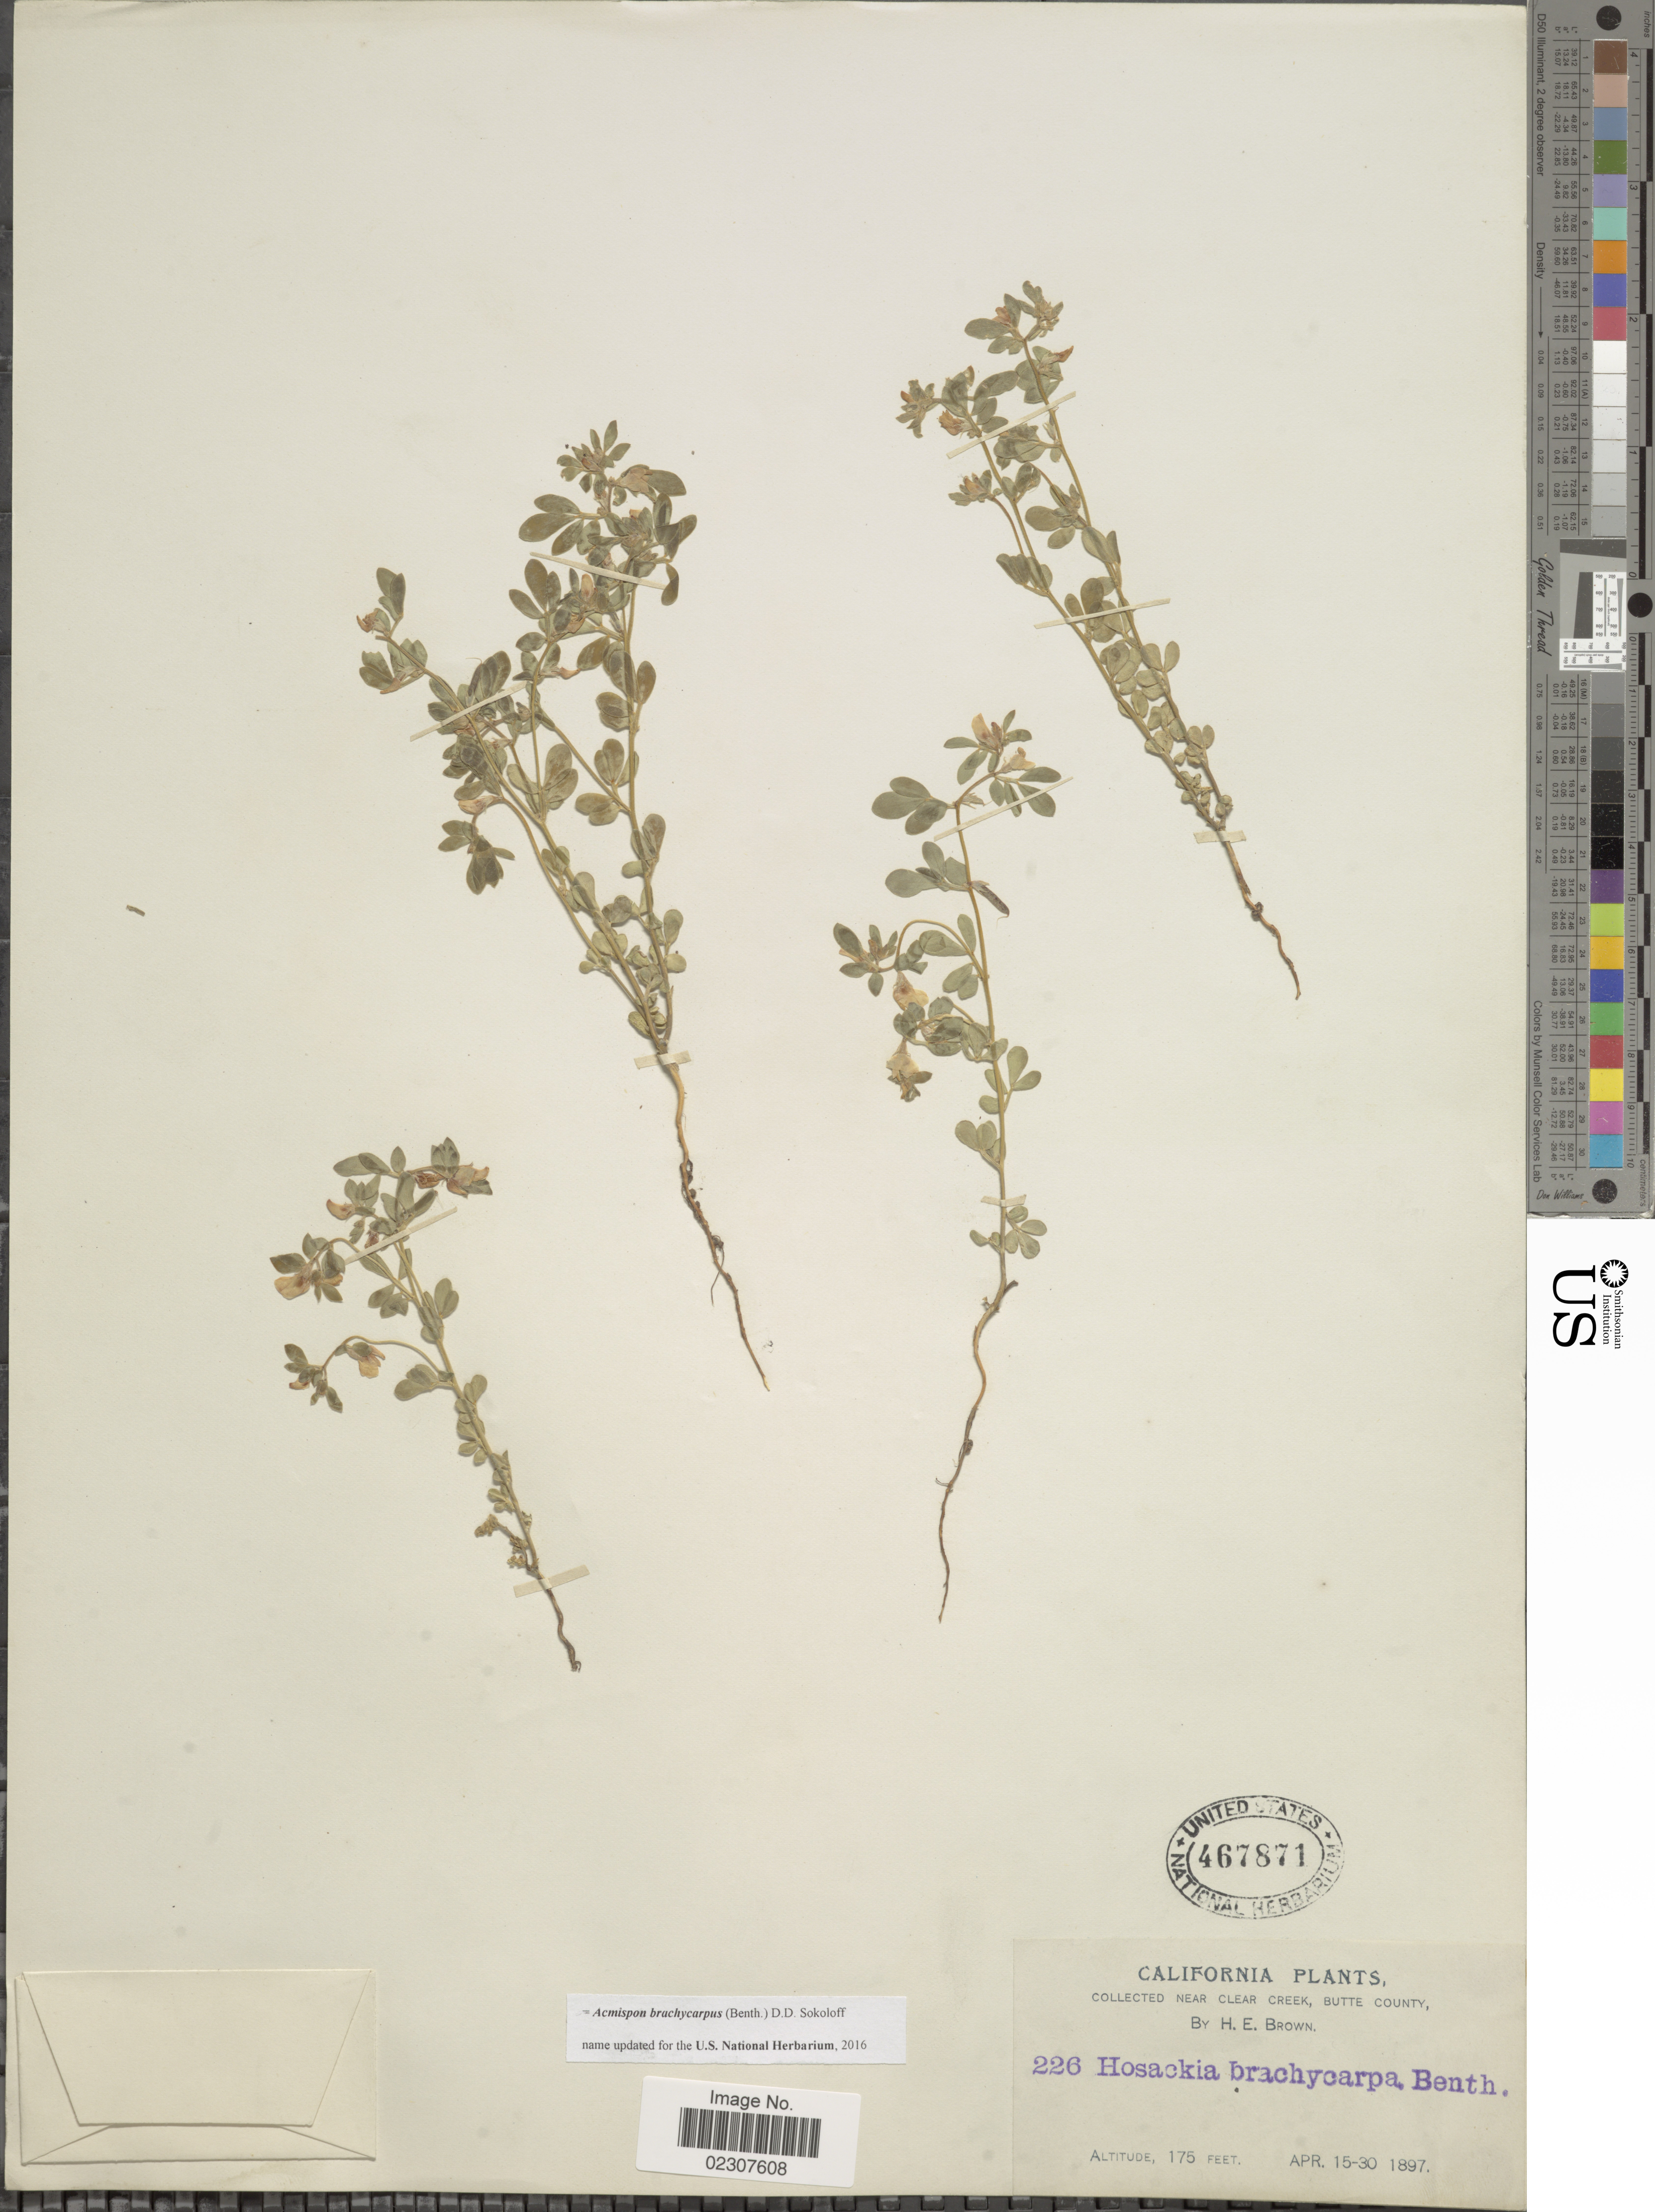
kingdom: Plantae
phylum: Tracheophyta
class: Magnoliopsida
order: Fabales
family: Fabaceae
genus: Acmispon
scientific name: Acmispon brachycarpus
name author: (Benth.) D.D. Sokoloff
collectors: H. E. Brown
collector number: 226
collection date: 1897-04-15/1897-04-30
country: United States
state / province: California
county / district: Butte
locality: Near Clear Creek, Butte County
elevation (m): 53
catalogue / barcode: US 467871